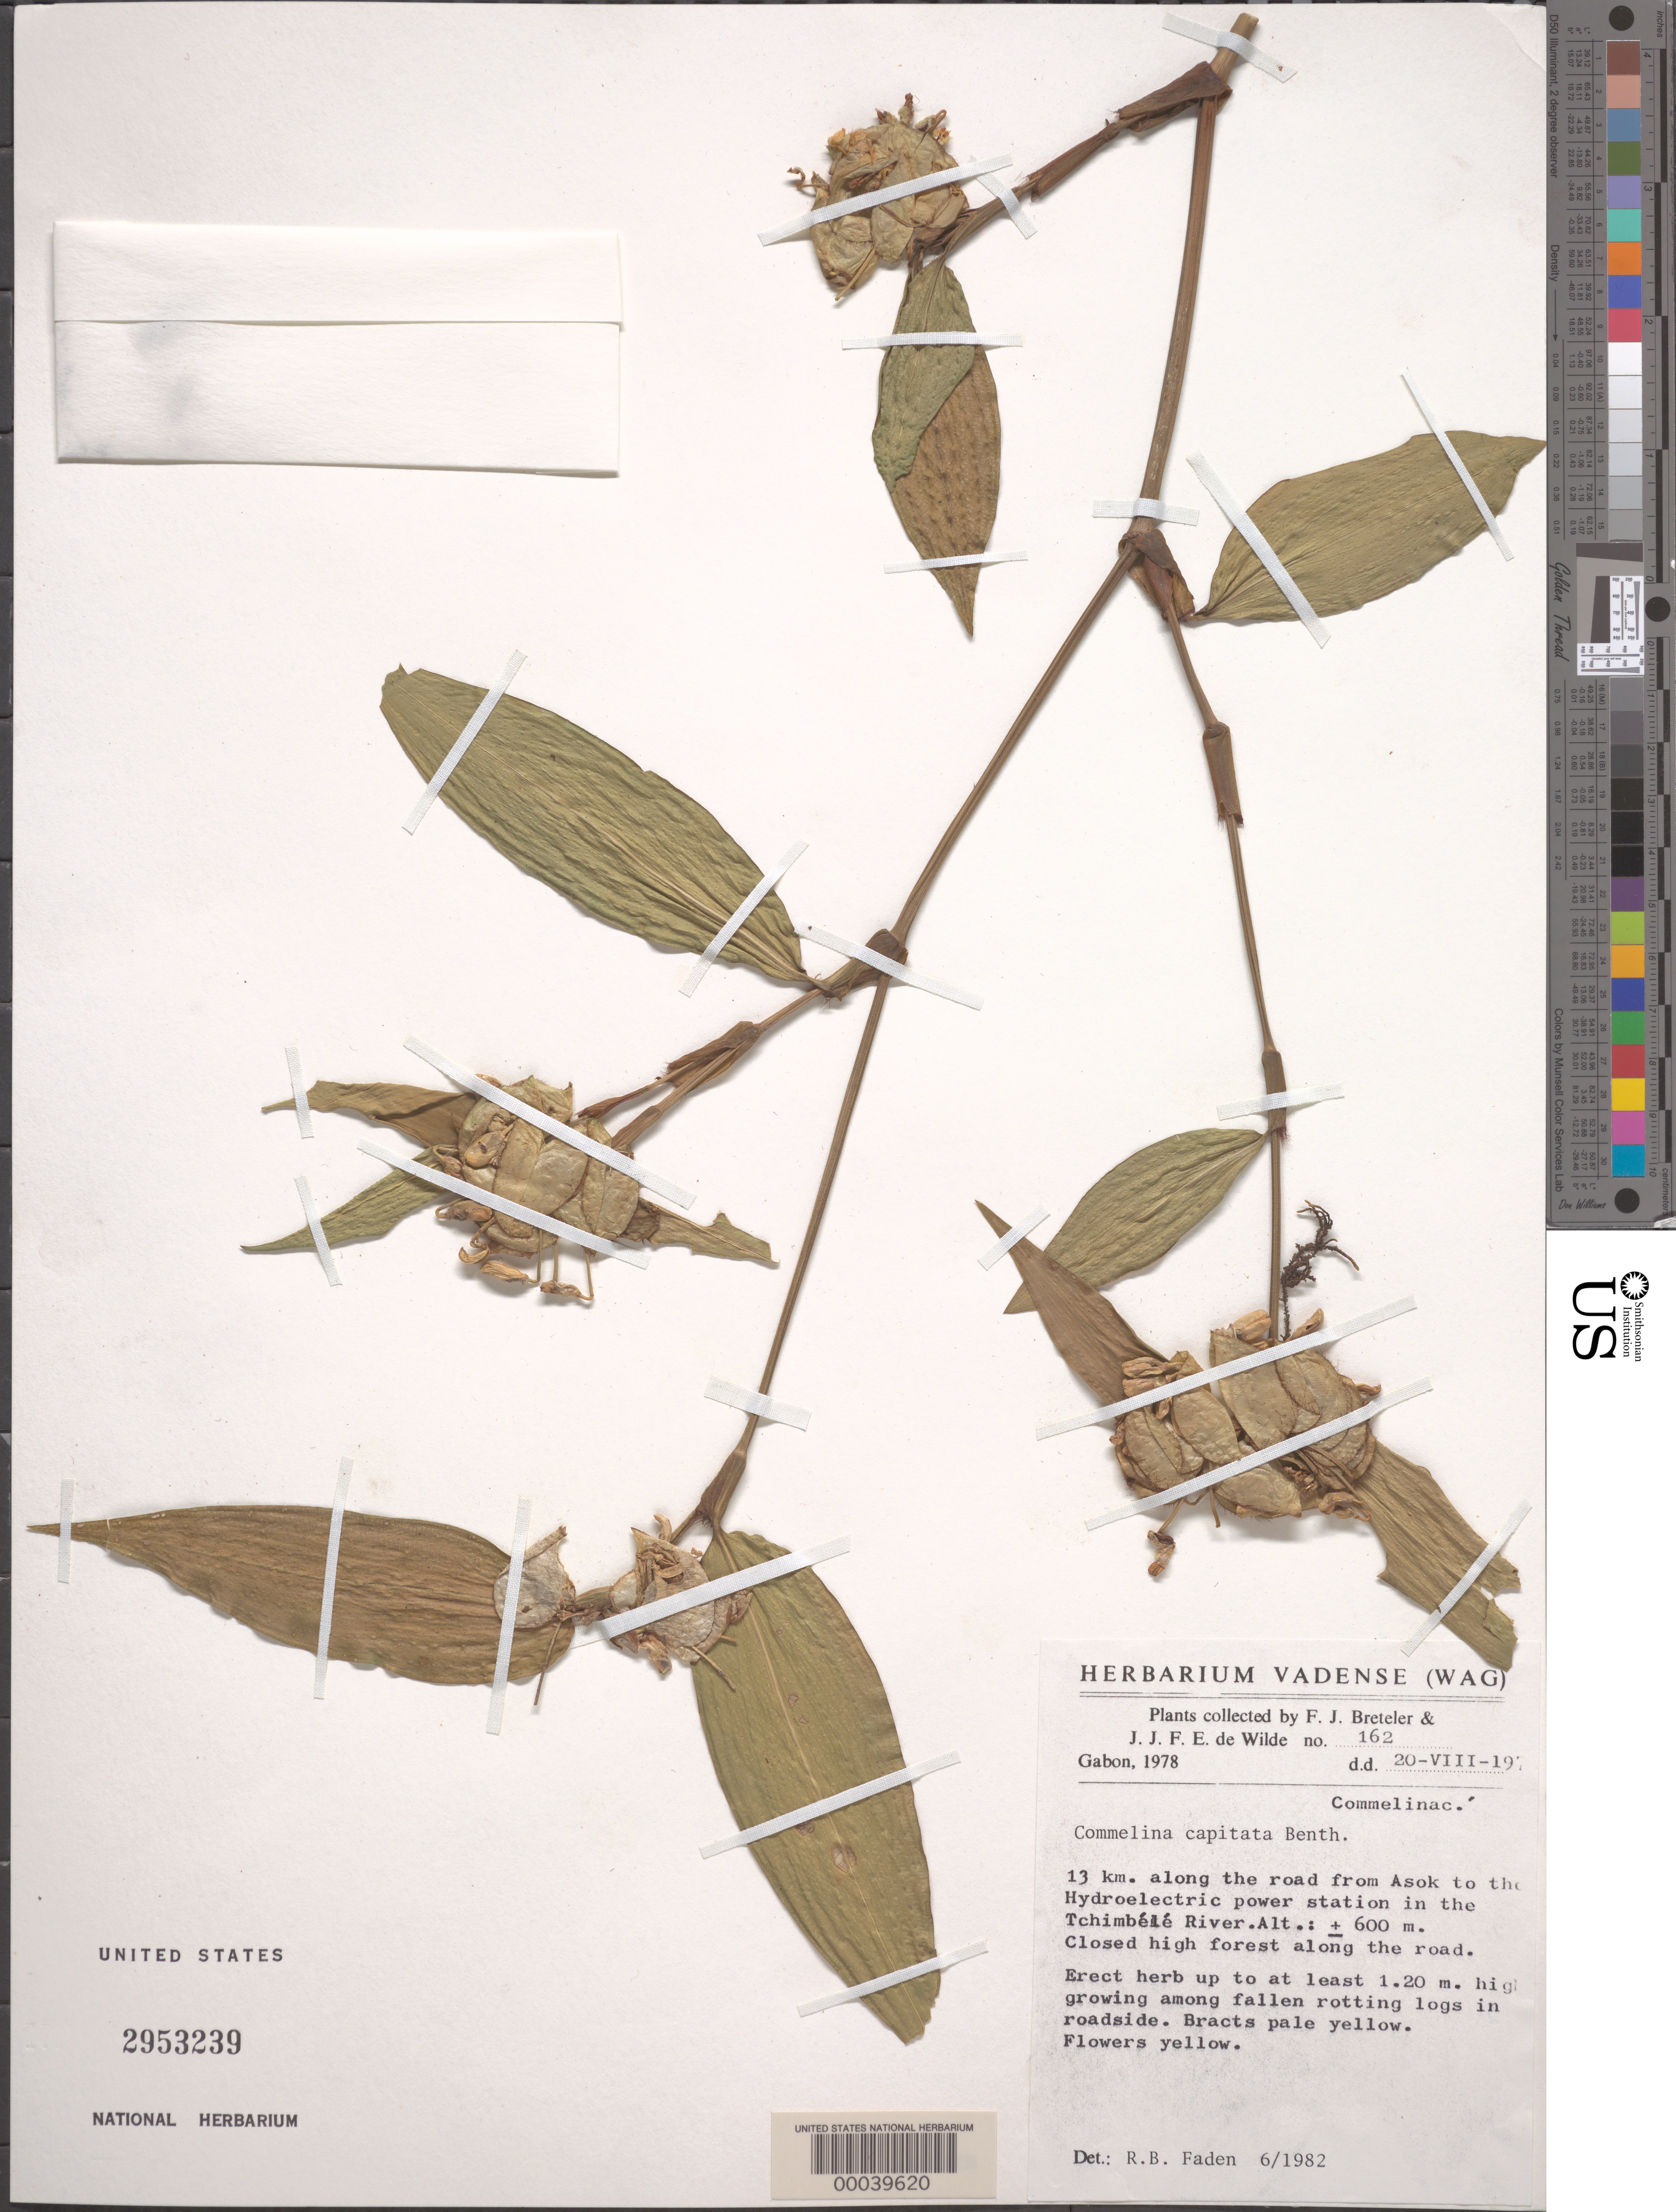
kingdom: Plantae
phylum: Tracheophyta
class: Liliopsida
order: Commelinales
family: Commelinaceae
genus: Commelina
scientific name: Commelina capitata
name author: Benth.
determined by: Faden, Robert B., (US), Smithsonian Institution - National Museum of Natural History (UNITED STATES)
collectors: F. J. Breteler & J.J. de Wilde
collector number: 162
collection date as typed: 20 Aug 1978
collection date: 1978-08-20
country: Gabon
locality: Tchimbele River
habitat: Closed forest, roadside, in fallen rotted logs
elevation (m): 600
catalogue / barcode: US 2953239